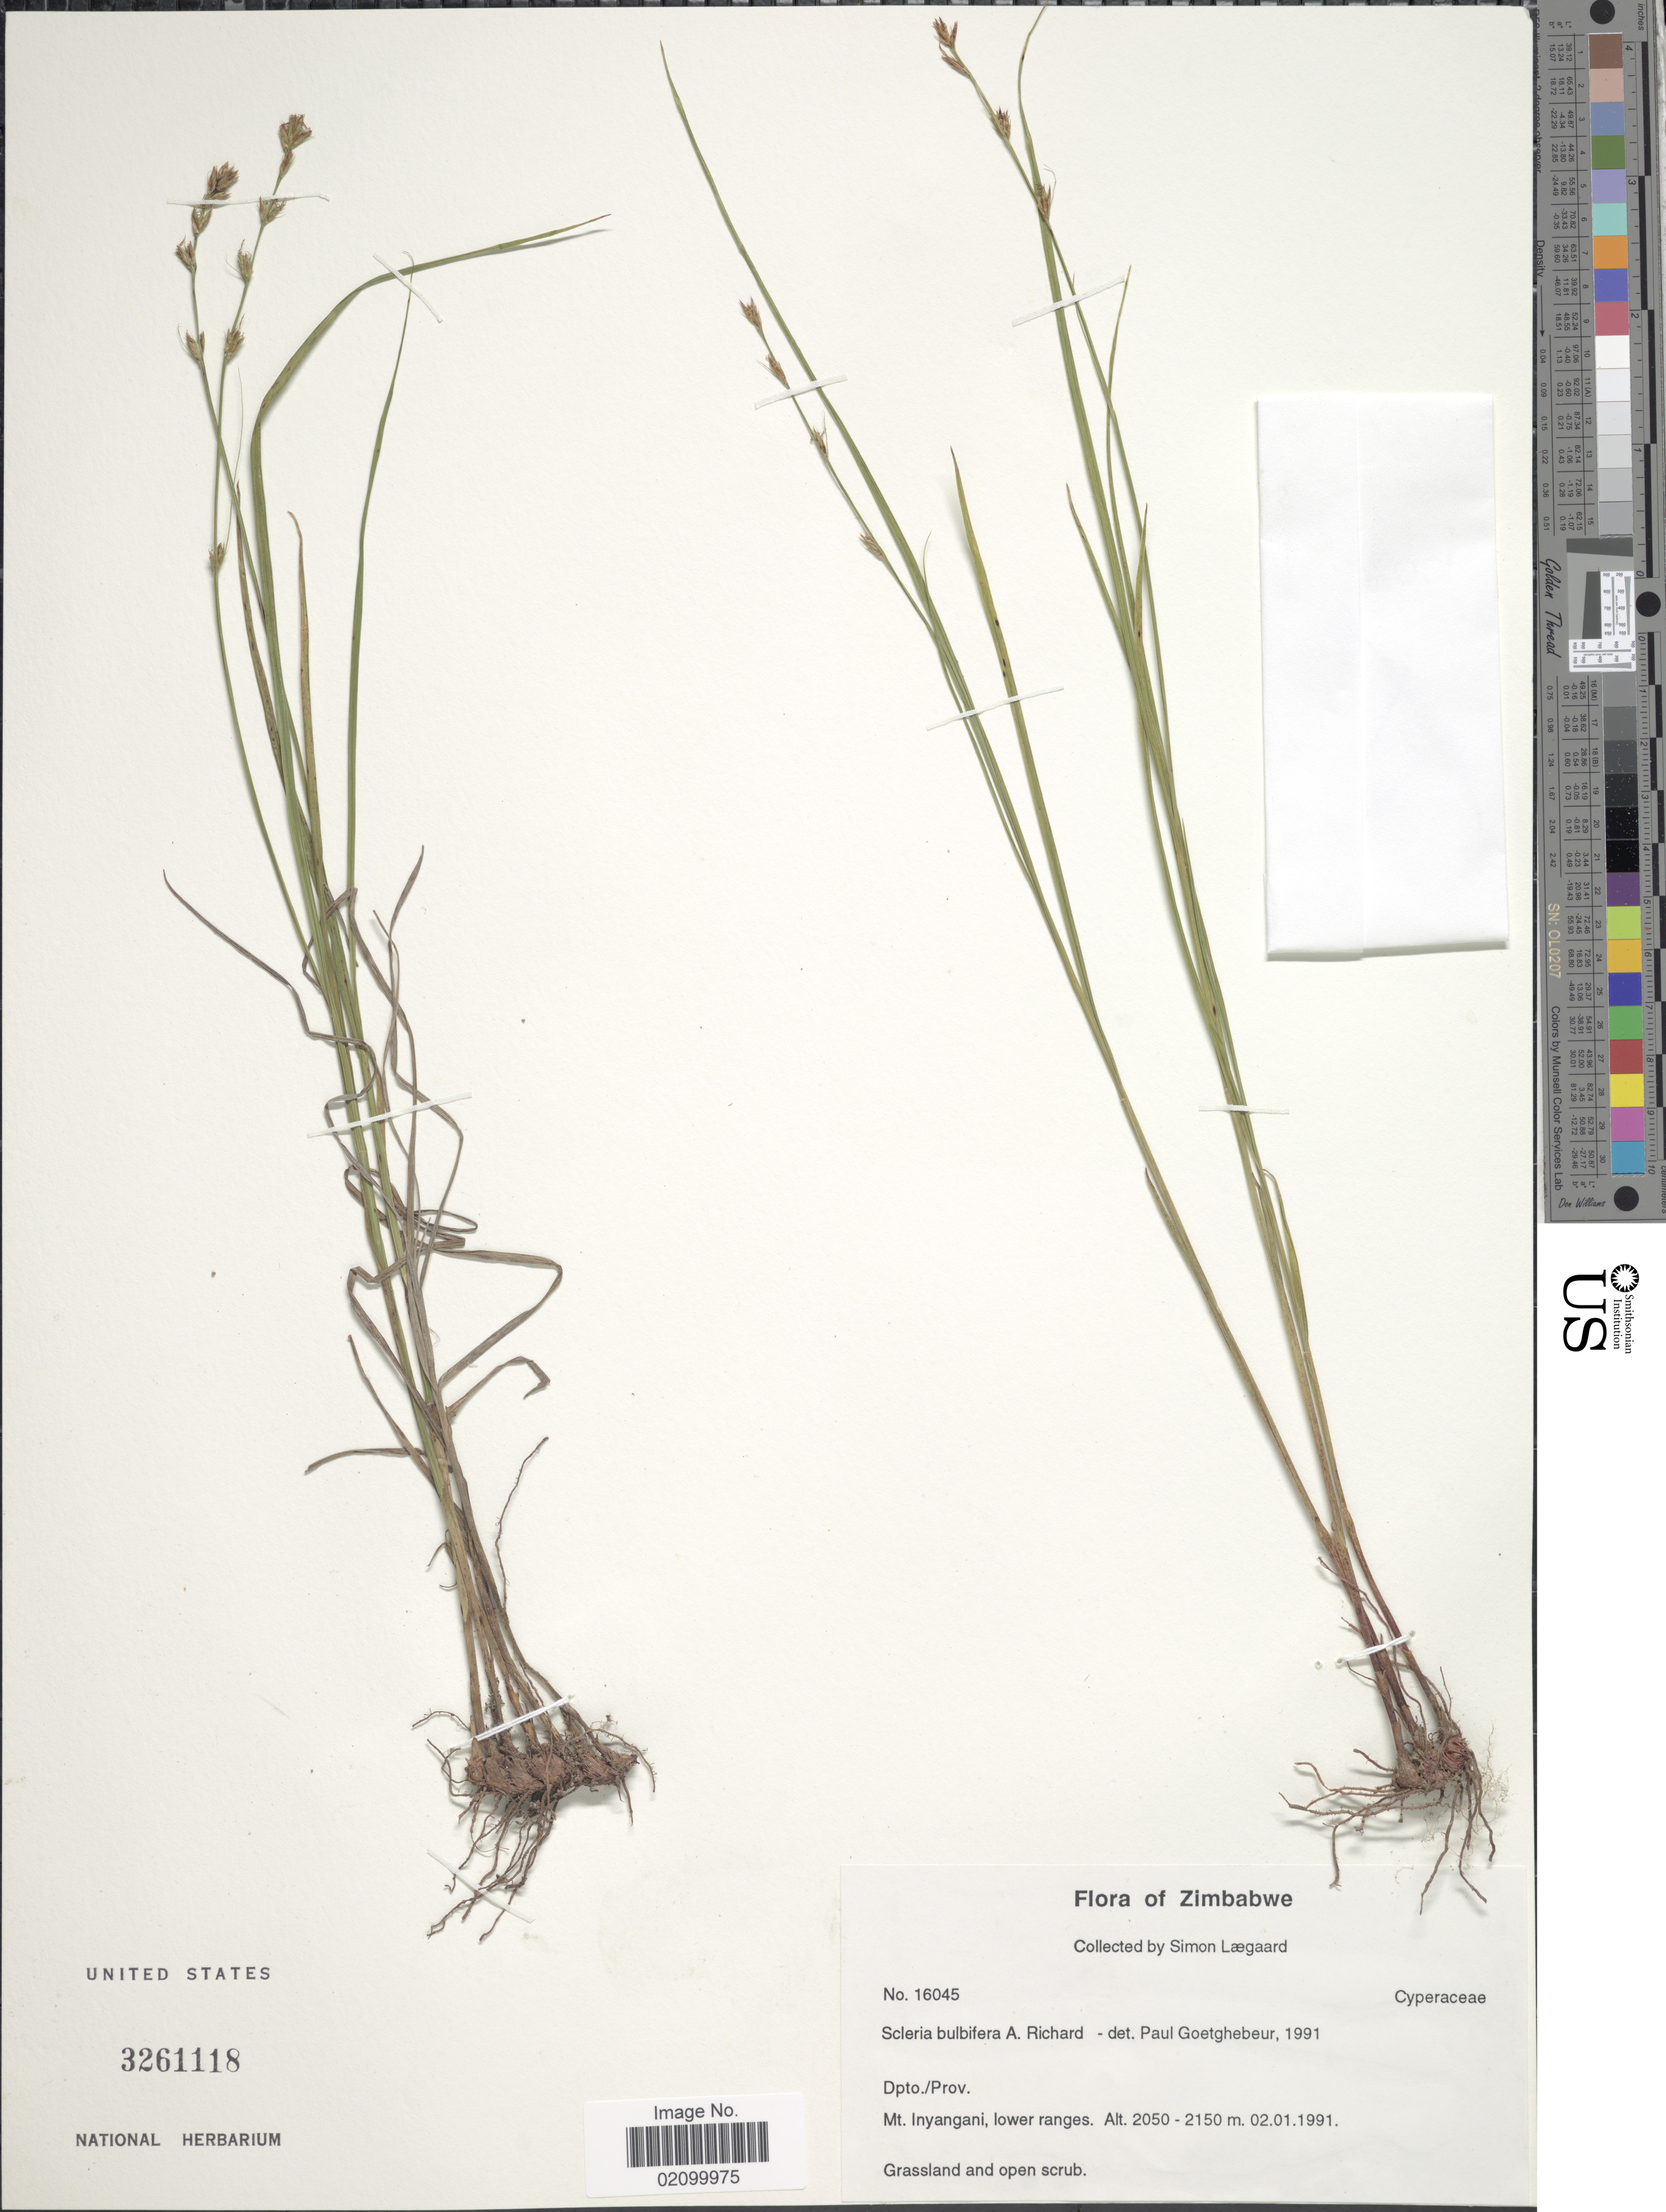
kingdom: Plantae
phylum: Tracheophyta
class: Liliopsida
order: Poales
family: Cyperaceae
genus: Scleria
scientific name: Scleria bulbifera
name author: Hochst. ex A. Rich.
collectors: S. Lægaard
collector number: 16045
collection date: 1991-01-02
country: Zimbabwe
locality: Dpto./ Prov. Mt. Inyangani, lower ranges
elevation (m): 2050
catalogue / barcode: US 3261118